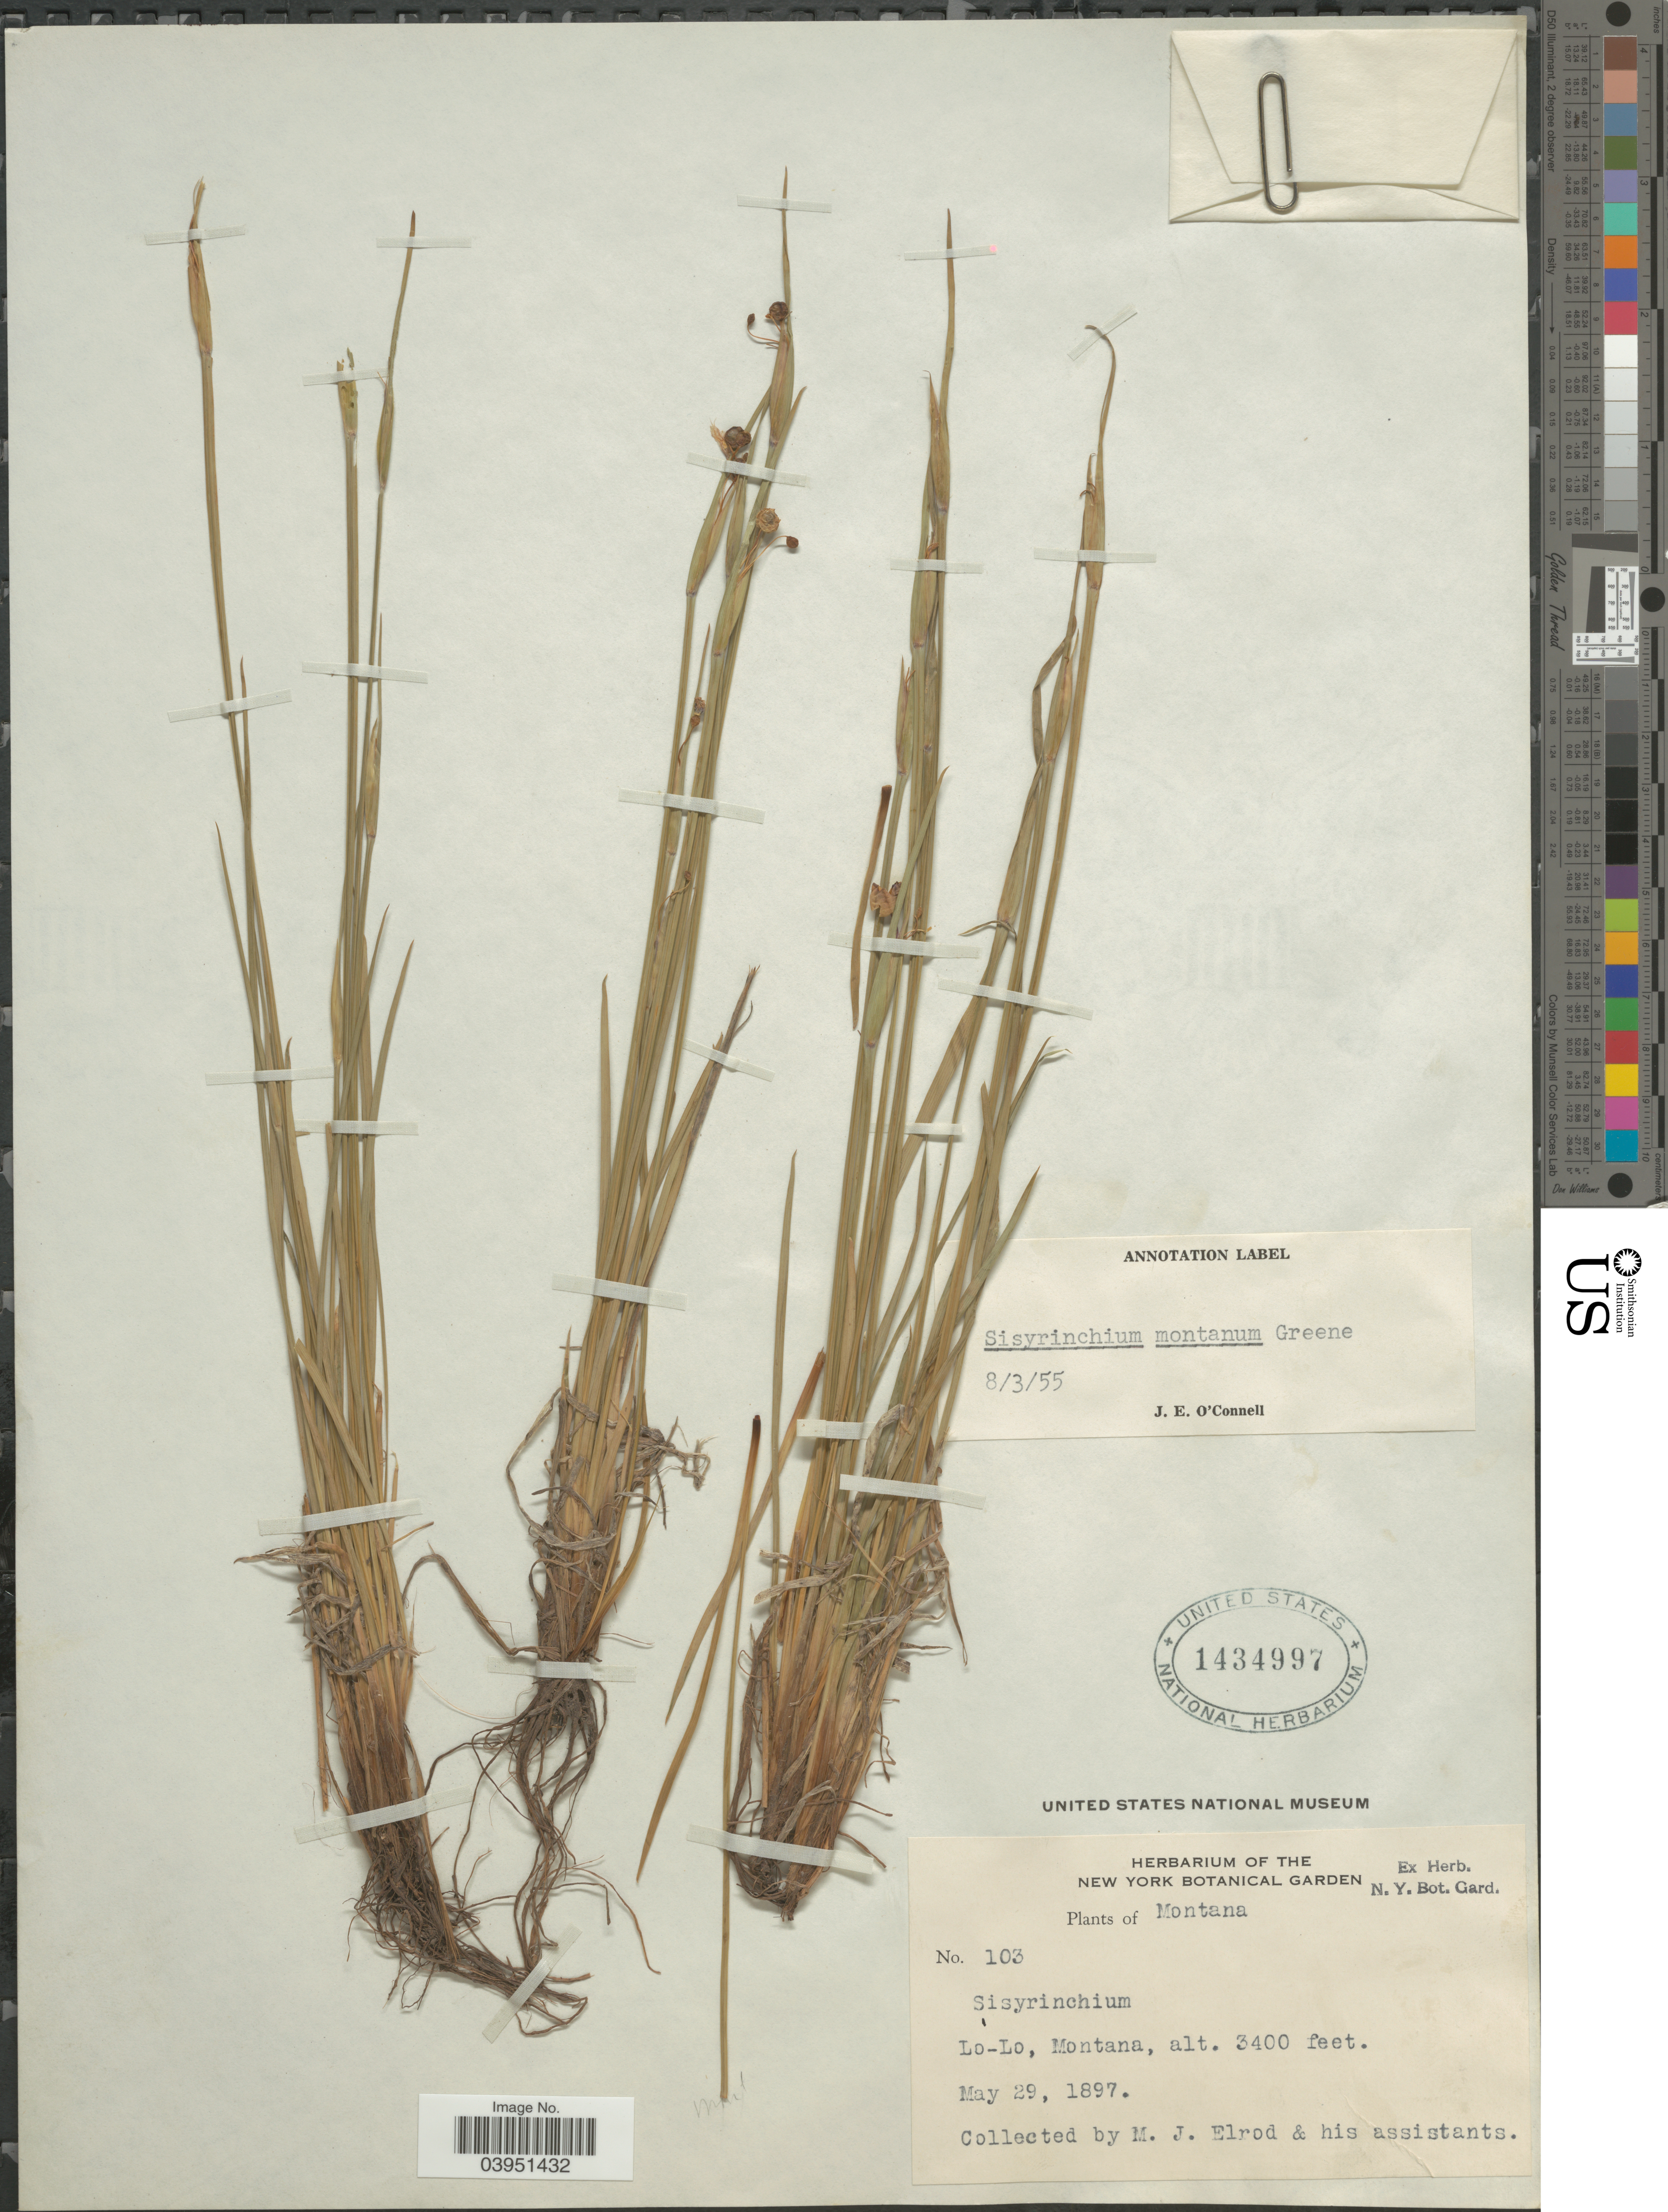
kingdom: Plantae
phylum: Tracheophyta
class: Liliopsida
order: Asparagales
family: Iridaceae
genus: Sisyrinchium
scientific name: Sisyrinchium montanum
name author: Greene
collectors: M. Elrod & et al.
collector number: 103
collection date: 1897-05-29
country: United States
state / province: Montana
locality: Lo-Lo.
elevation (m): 1036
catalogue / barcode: US 1434997